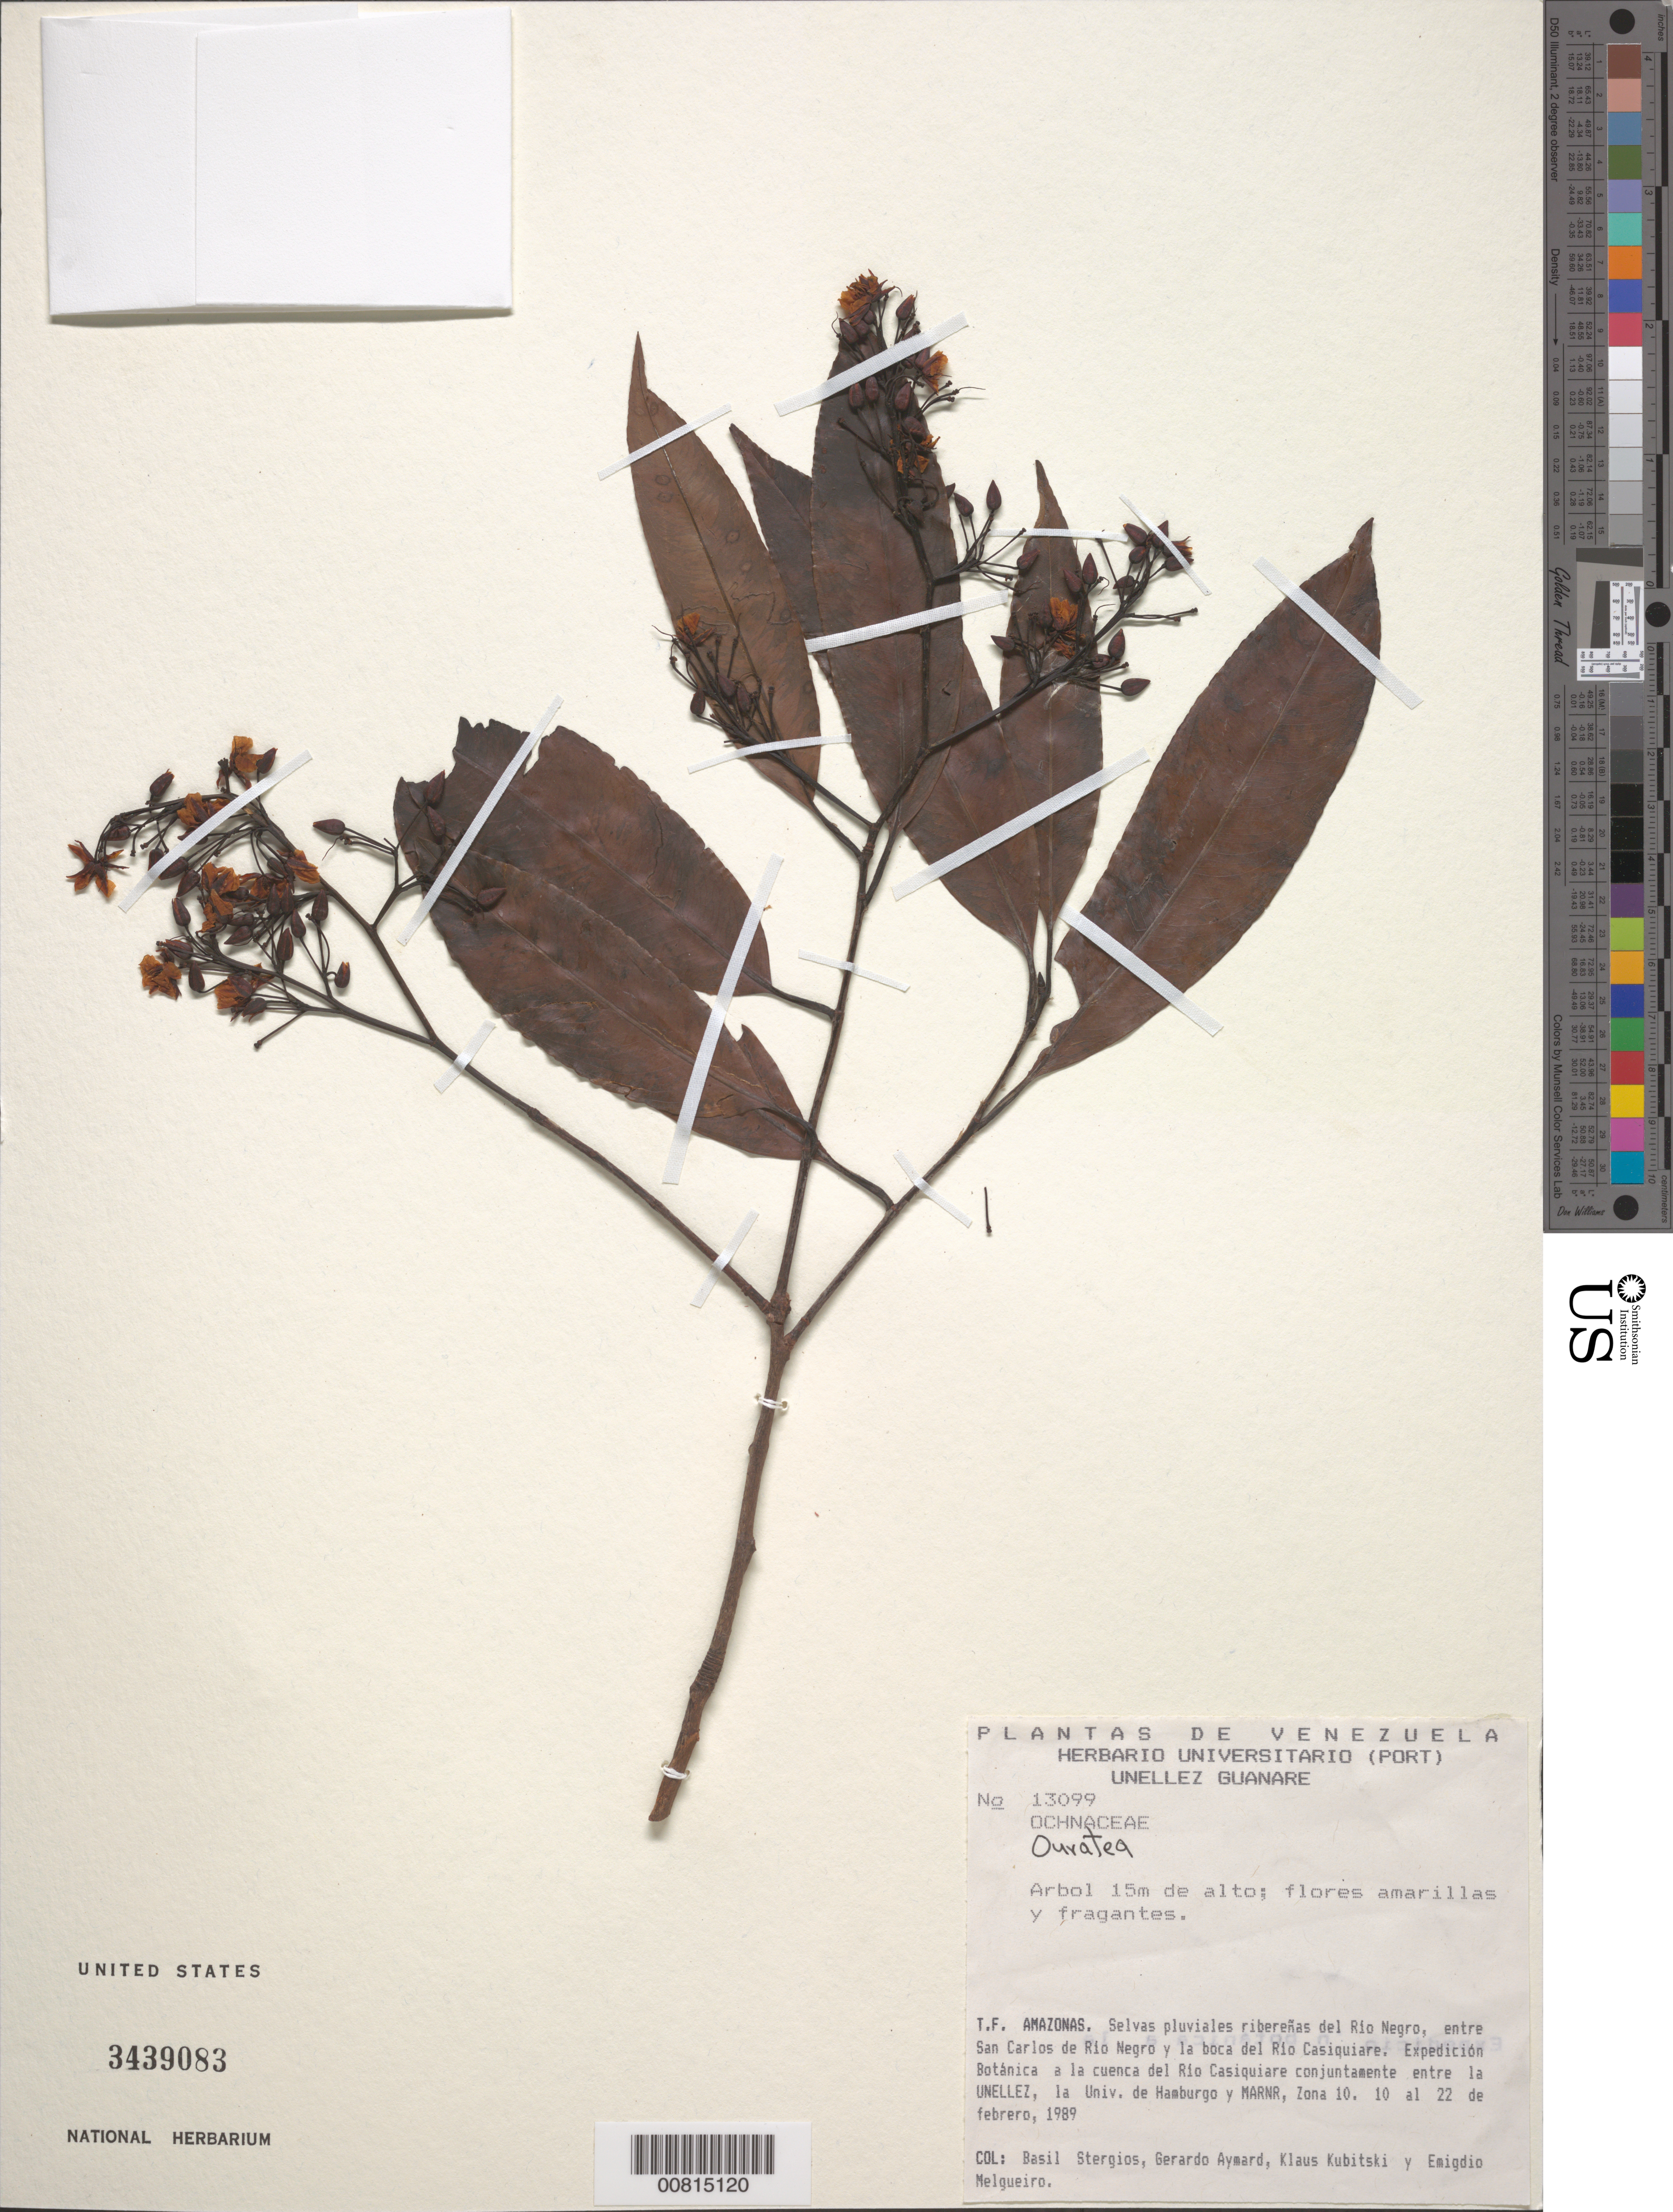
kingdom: Plantae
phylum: Tracheophyta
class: Magnoliopsida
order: Malpighiales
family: Ochnaceae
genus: Ouratea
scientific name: Ouratea sp.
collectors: B. G. Stergios, K. Kubitzki, G. A. Aymard & E. Melgueiro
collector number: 13099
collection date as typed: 10-Feb-89 to 22-Feb-89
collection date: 1989-02-10/1989-02-22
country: Venezuela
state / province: Amazonas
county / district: Río Negro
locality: Río Negro, entre San Carlos de río Negro y la boca del río Casiquiare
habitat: Selvas pluviales riberenas del río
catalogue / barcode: US 3439083